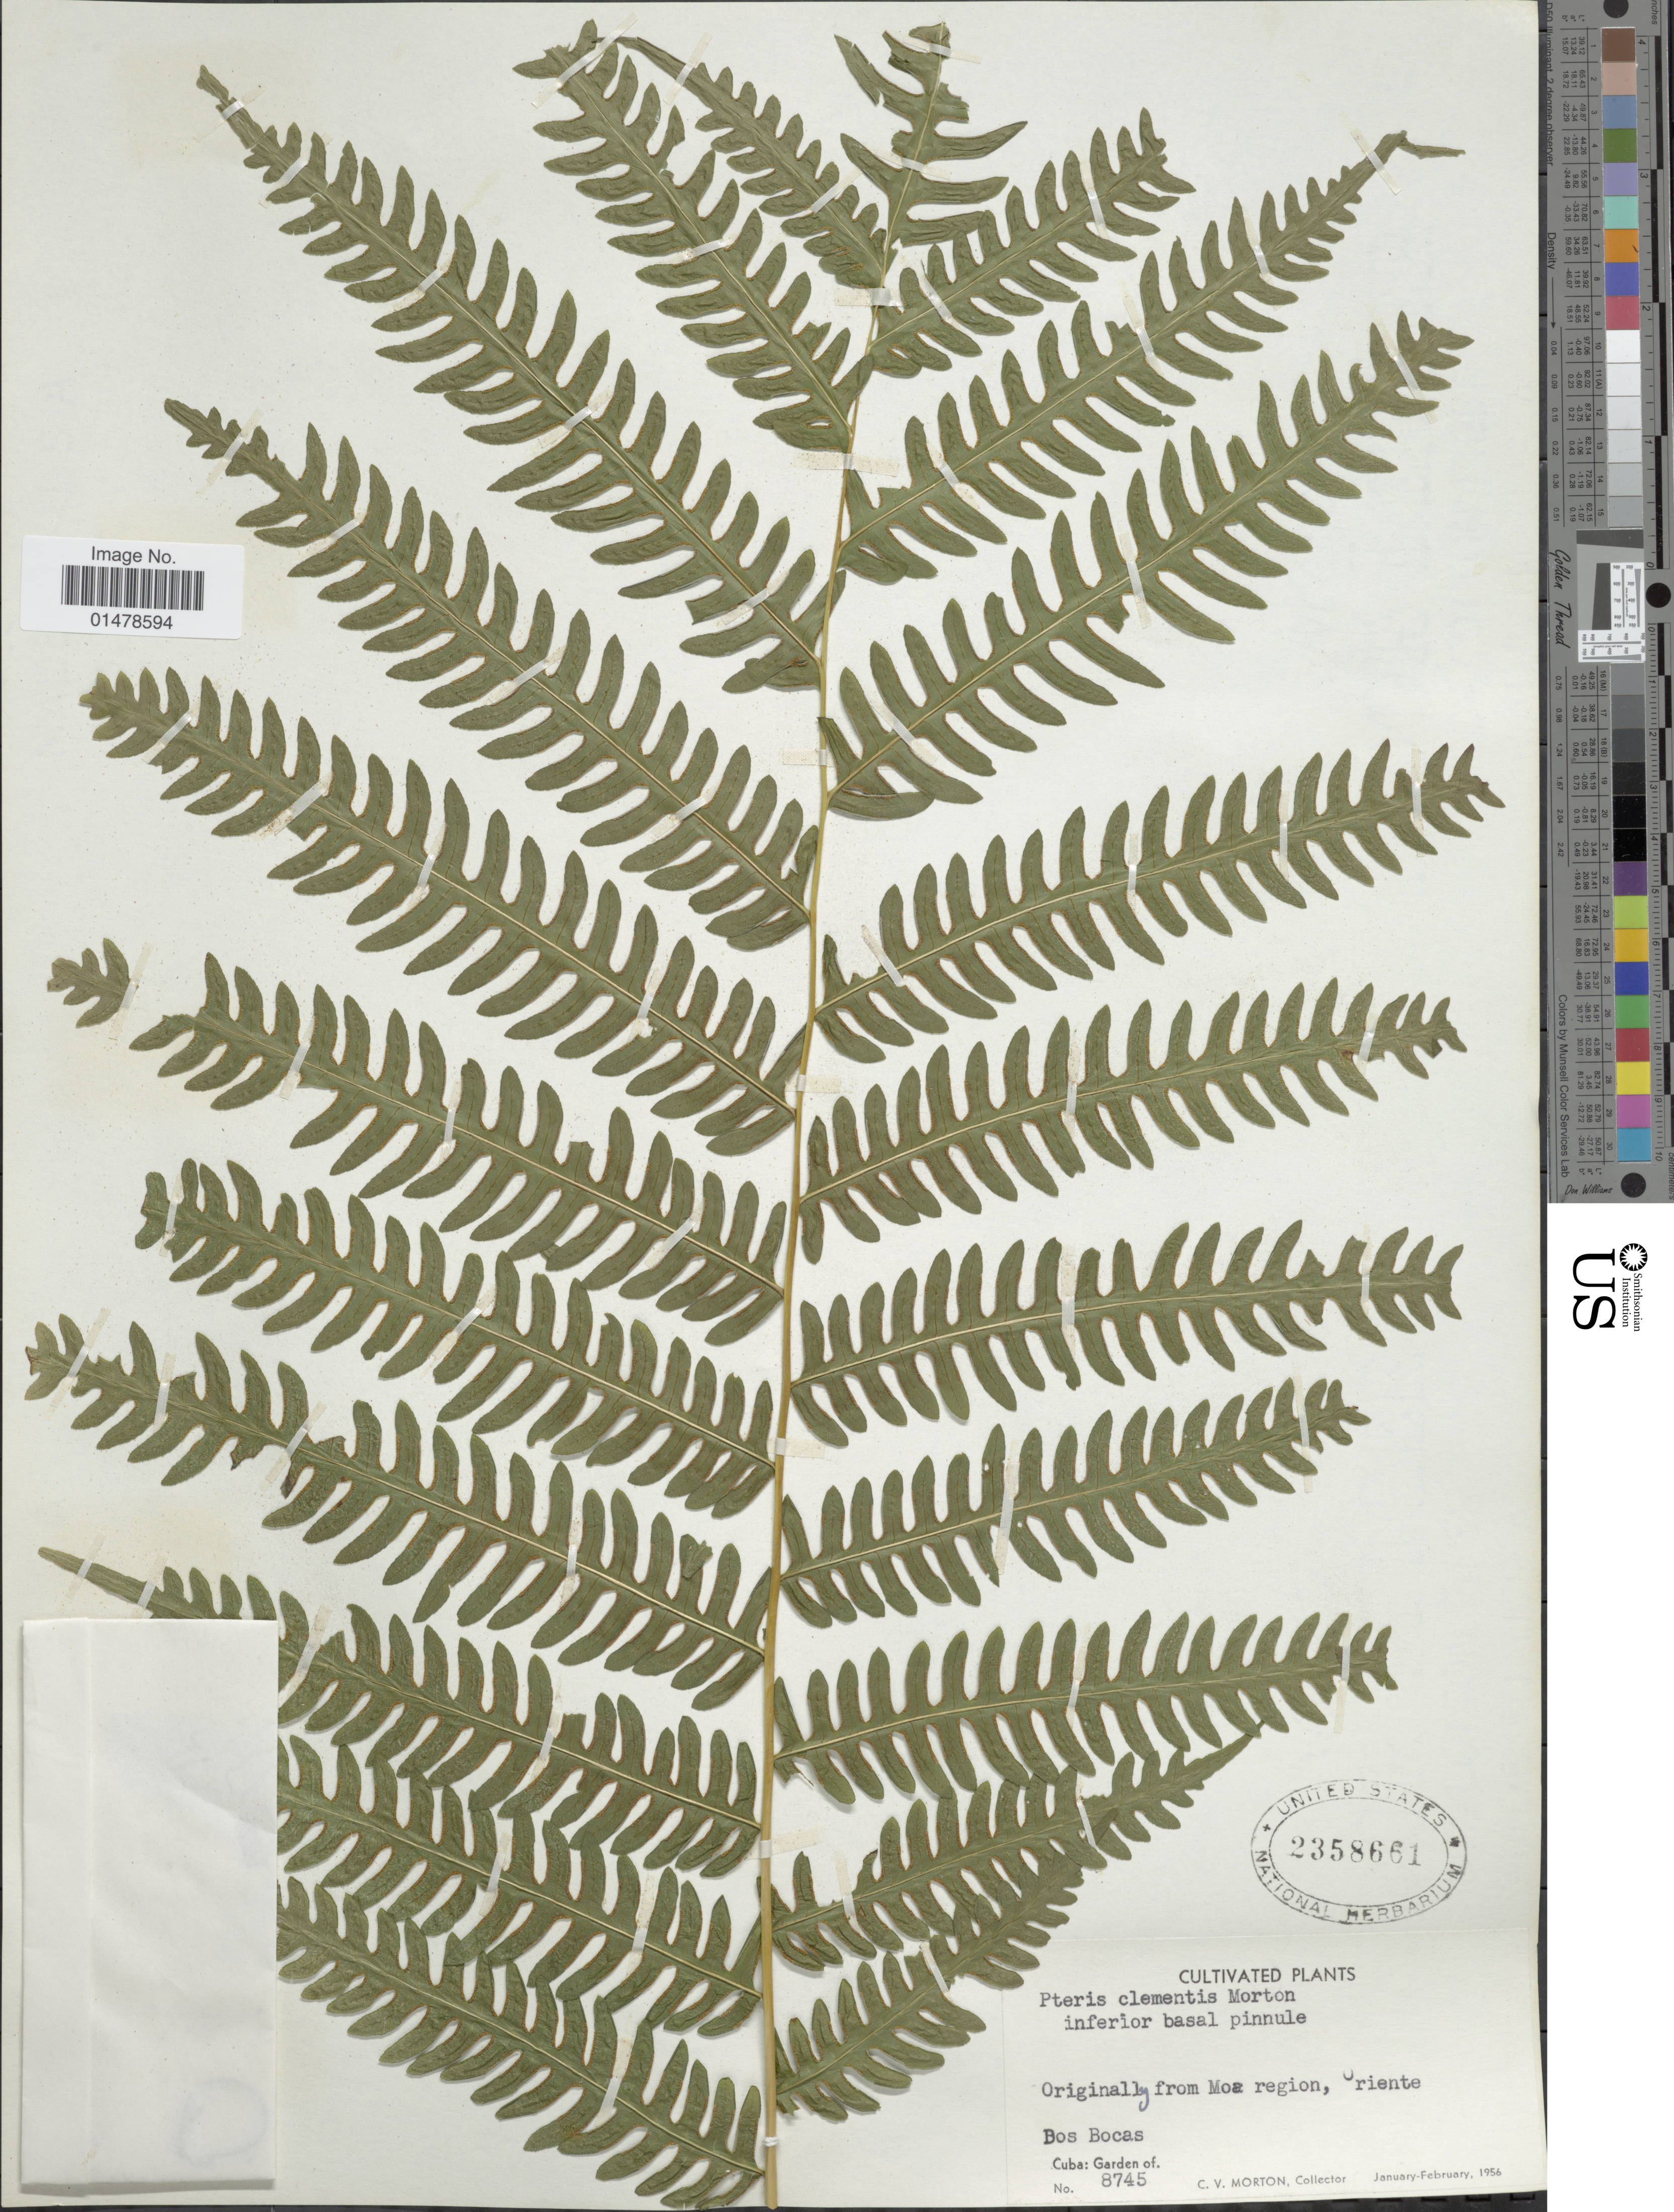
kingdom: Plantae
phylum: Tracheophyta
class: Polypodiopsida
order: Polypodiales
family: Pteridaceae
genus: Pteris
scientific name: Pteris clementis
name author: Morton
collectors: C. V. Morton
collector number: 8745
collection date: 1956-01/1956-02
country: Cuba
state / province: Oriente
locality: Originally from Moa region, Dos Bocas. Cuba: Garden of.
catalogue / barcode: US 2358661